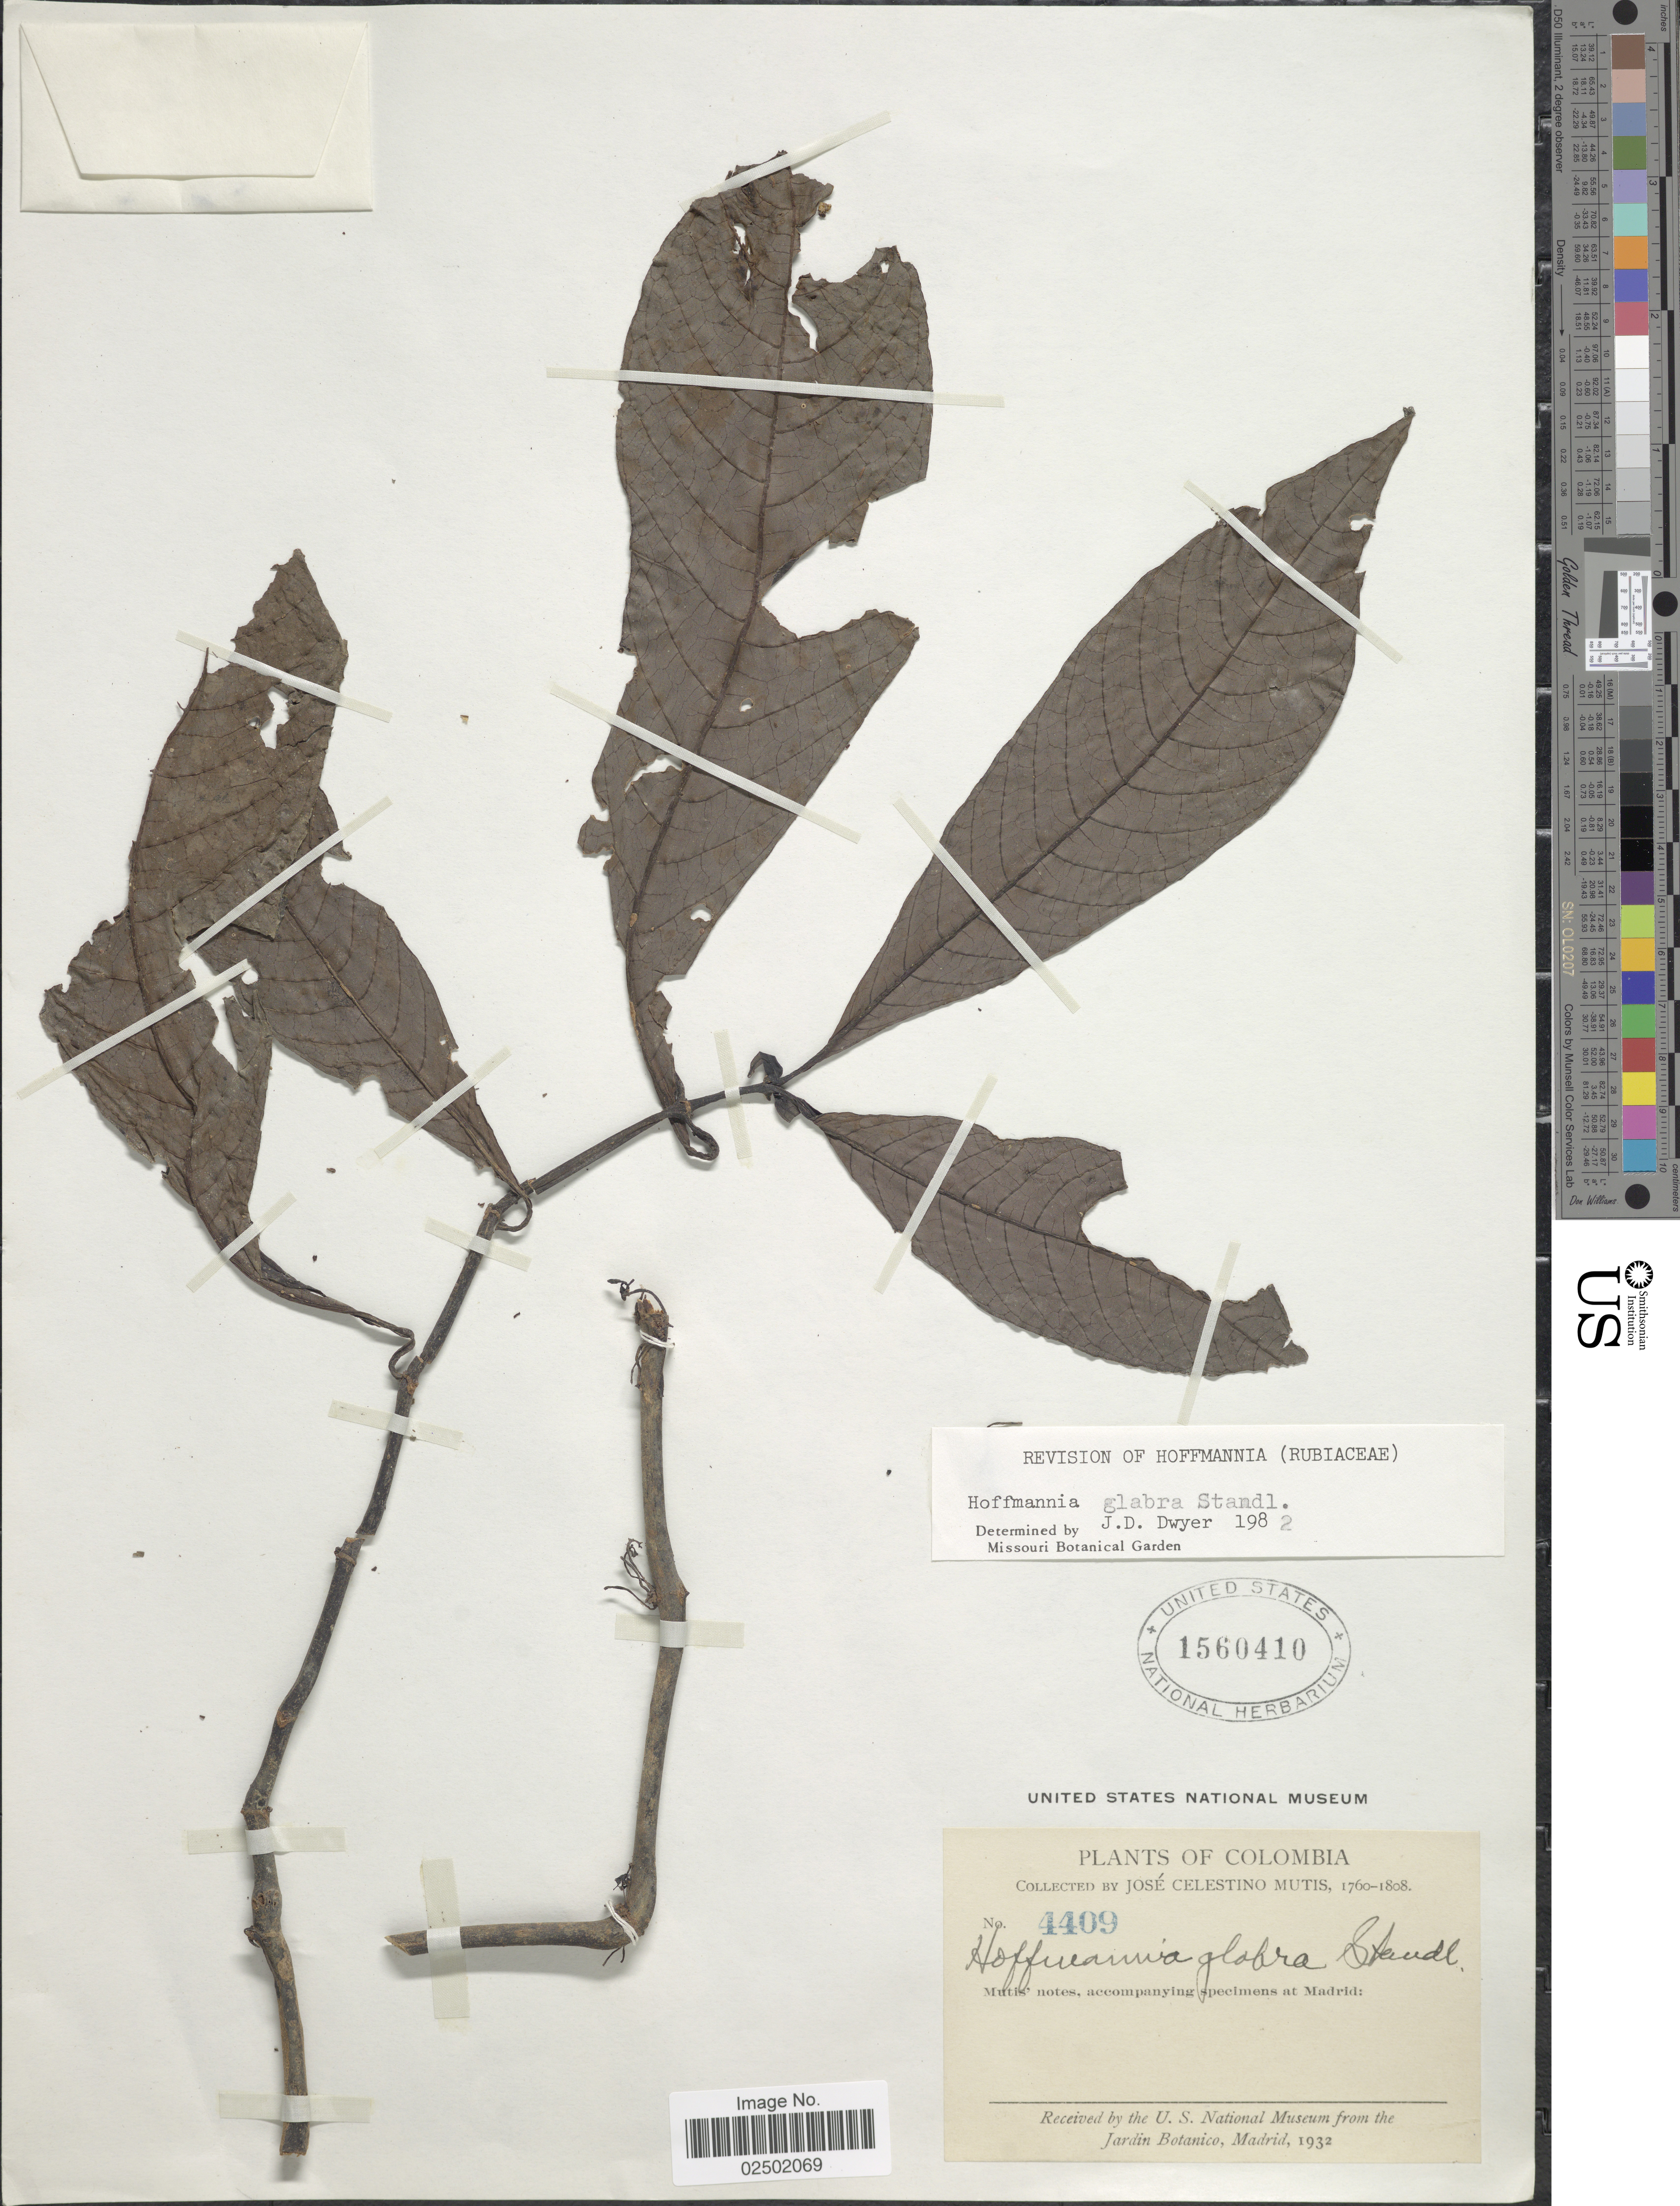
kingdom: Plantae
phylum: Tracheophyta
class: Magnoliopsida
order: Gentianales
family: Rubiaceae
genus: Hoffmannia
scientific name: Hoffmannia glabra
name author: Standl.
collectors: J. C. B. Mutis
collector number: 4409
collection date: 1760/1808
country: Colombia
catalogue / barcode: US 1560410